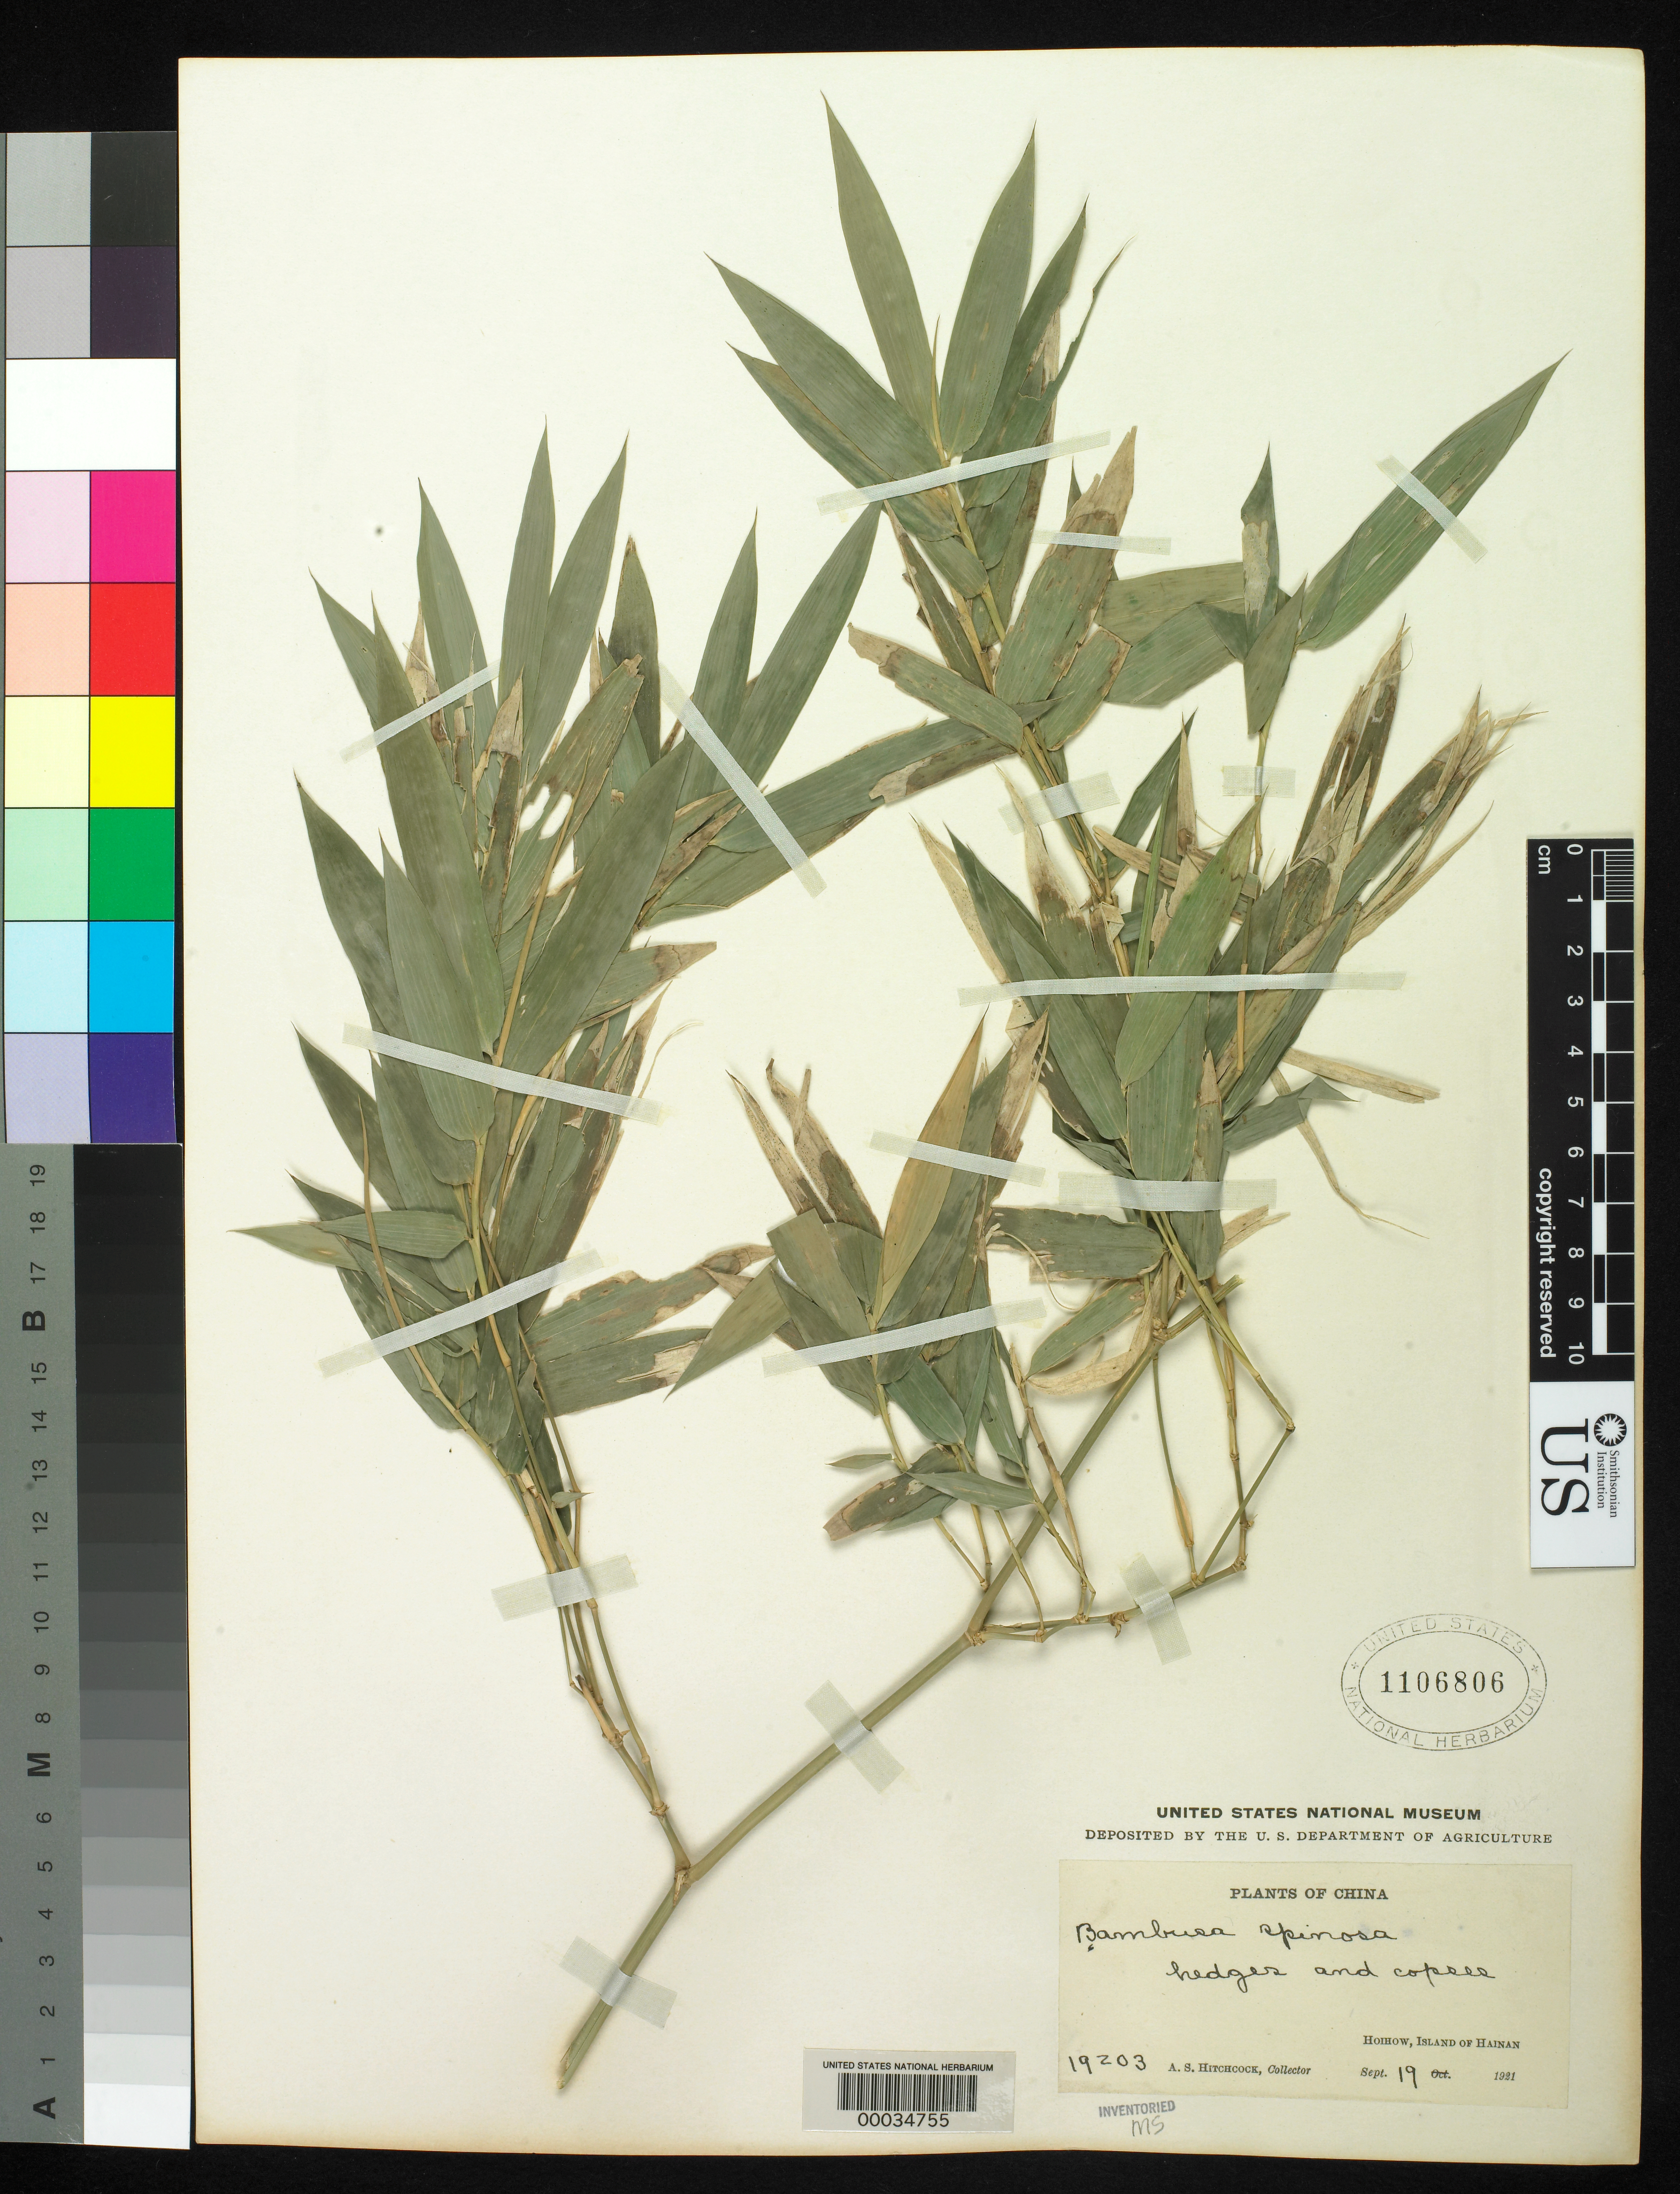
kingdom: Plantae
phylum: Tracheophyta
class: Liliopsida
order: Poales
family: Poaceae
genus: Bambusa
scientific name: Bambusa blumeana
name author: Schult. & Schult. f.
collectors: A. S. Hitchcock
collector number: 19203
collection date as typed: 19 Sep 1921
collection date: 1921-09-19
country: China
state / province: Hainan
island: Hainan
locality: Hoihow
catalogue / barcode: US 1106806